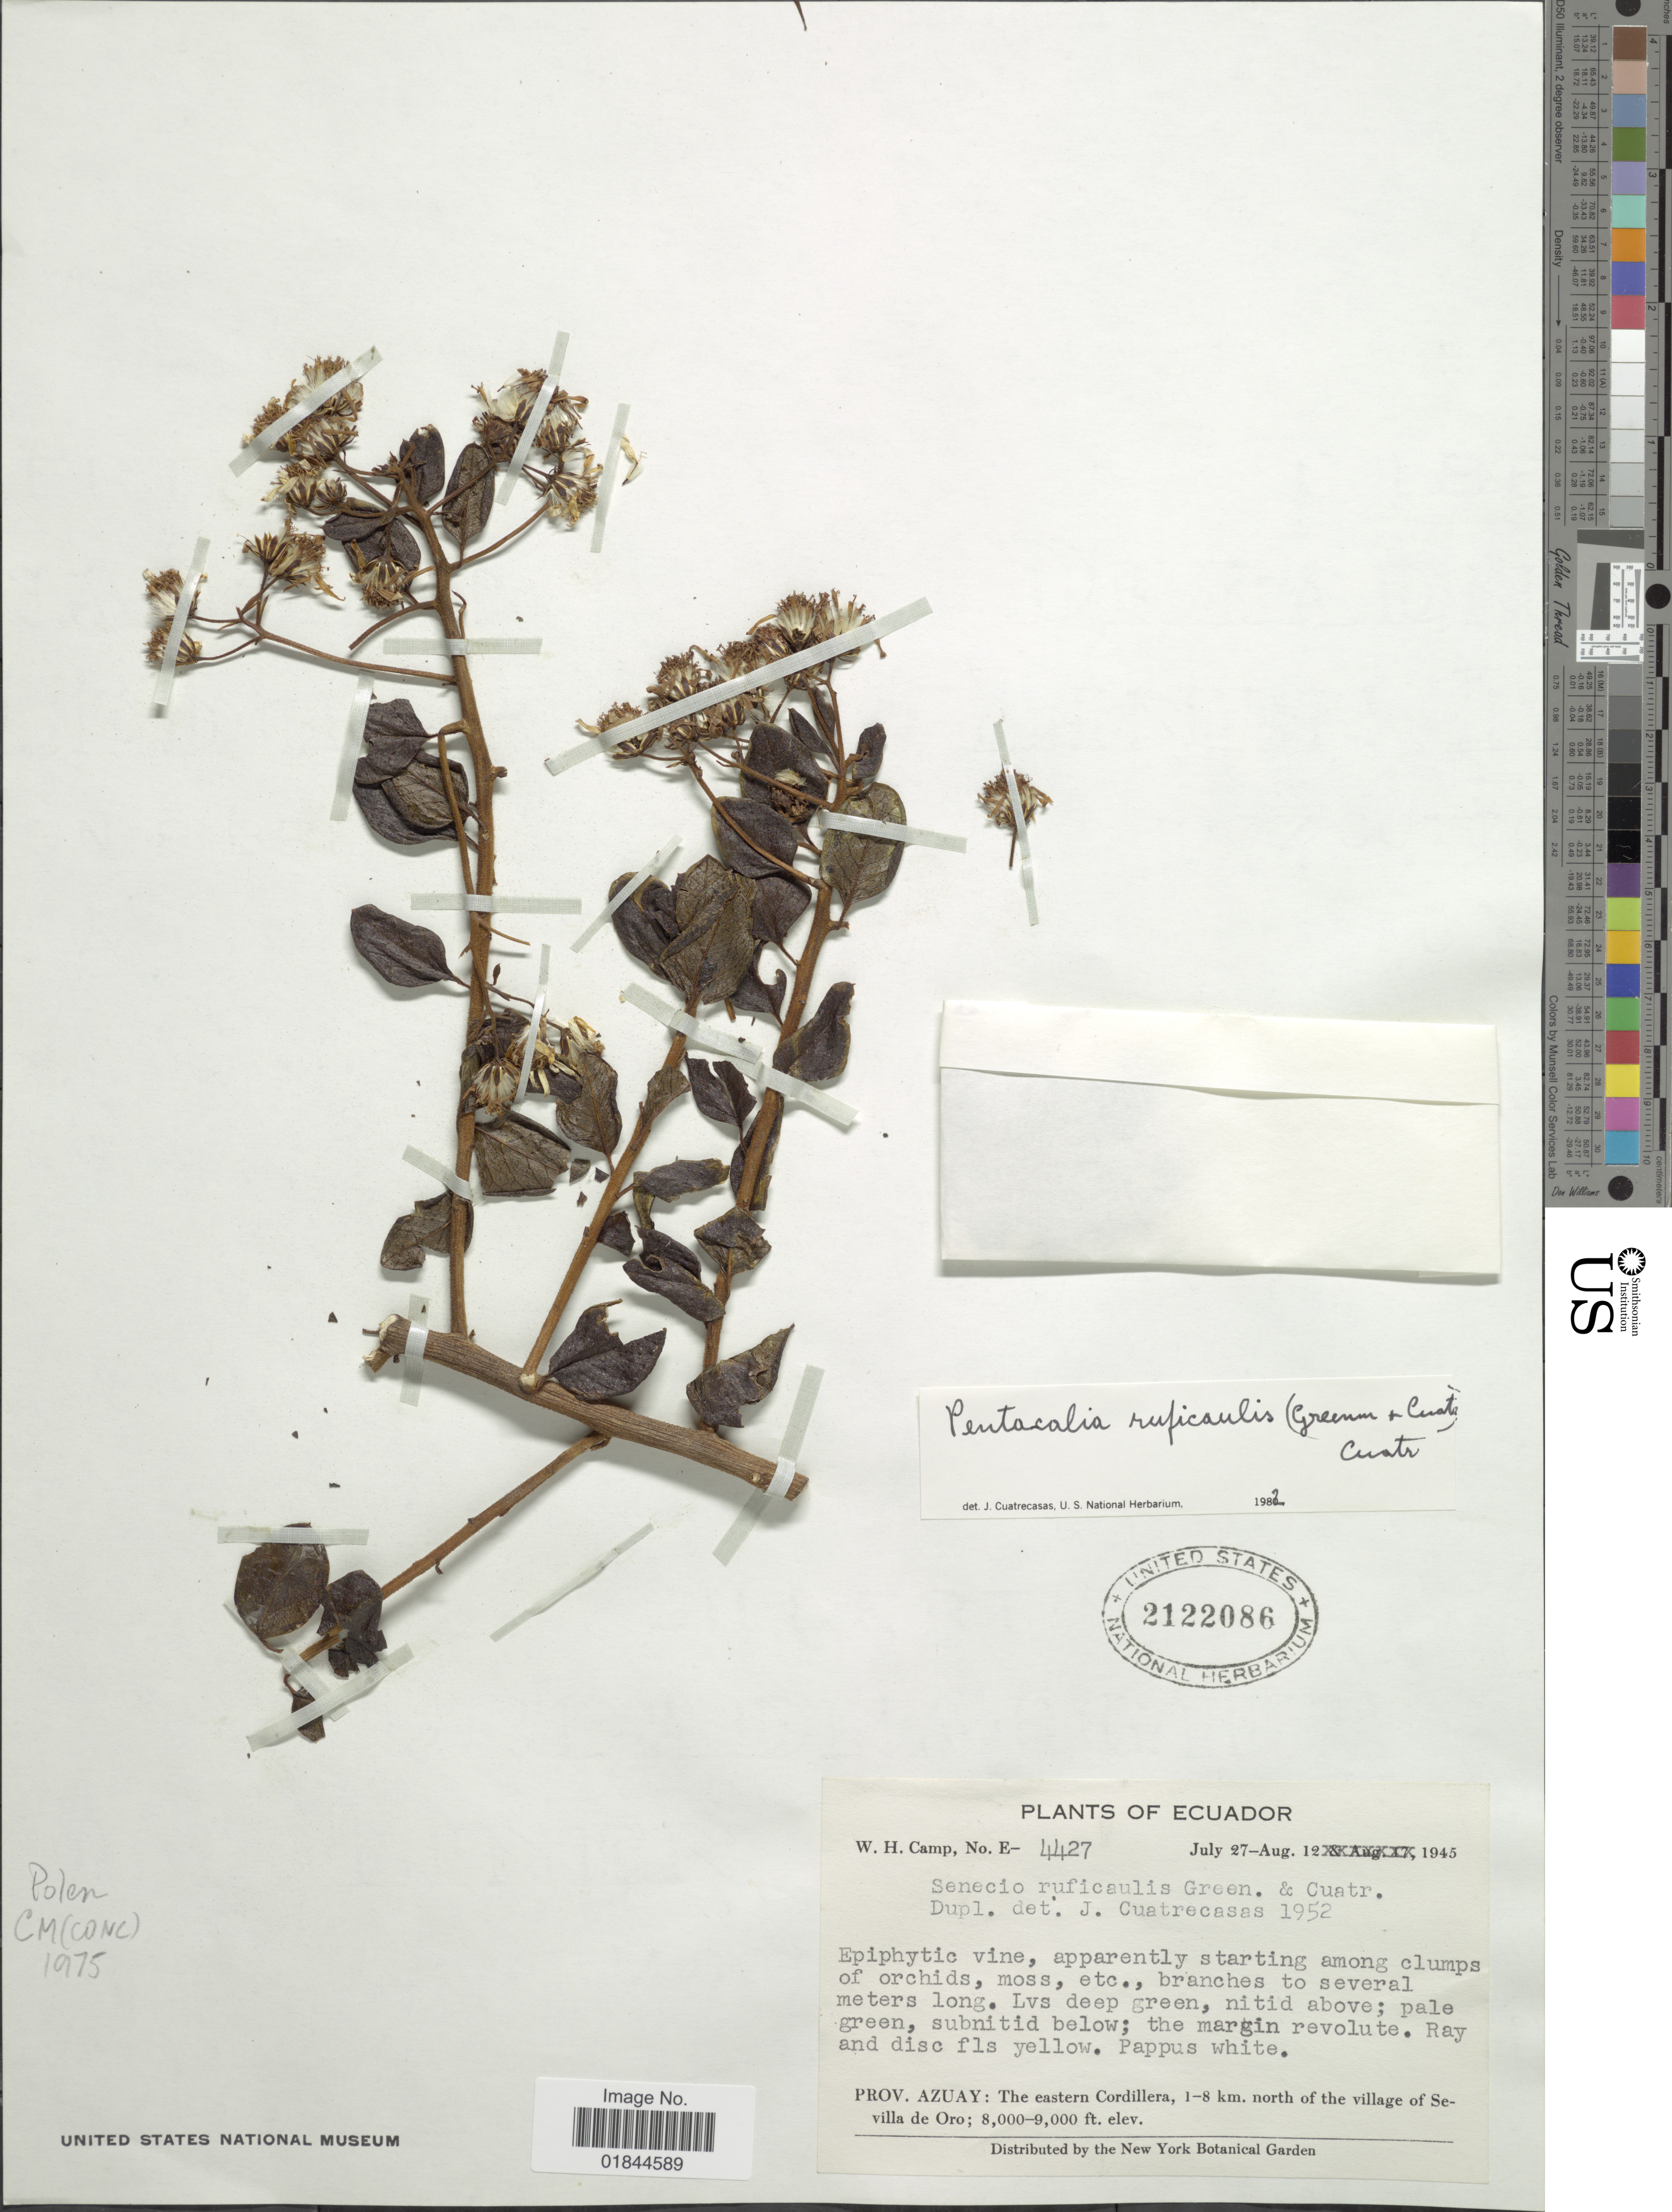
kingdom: Plantae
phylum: Tracheophyta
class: Magnoliopsida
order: Asterales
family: Asteraceae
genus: Pentacalia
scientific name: Pentacalia ruficaulis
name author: (Cuatrec.) Cuatrec.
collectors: W. H. Camp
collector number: E-4427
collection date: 1945-07-27/1945-08-12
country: Ecuador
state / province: Azuay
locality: The Eastern Cordillera, 1-8 km. north of village of Sevilla de Oro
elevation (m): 2438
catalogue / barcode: US 2122086